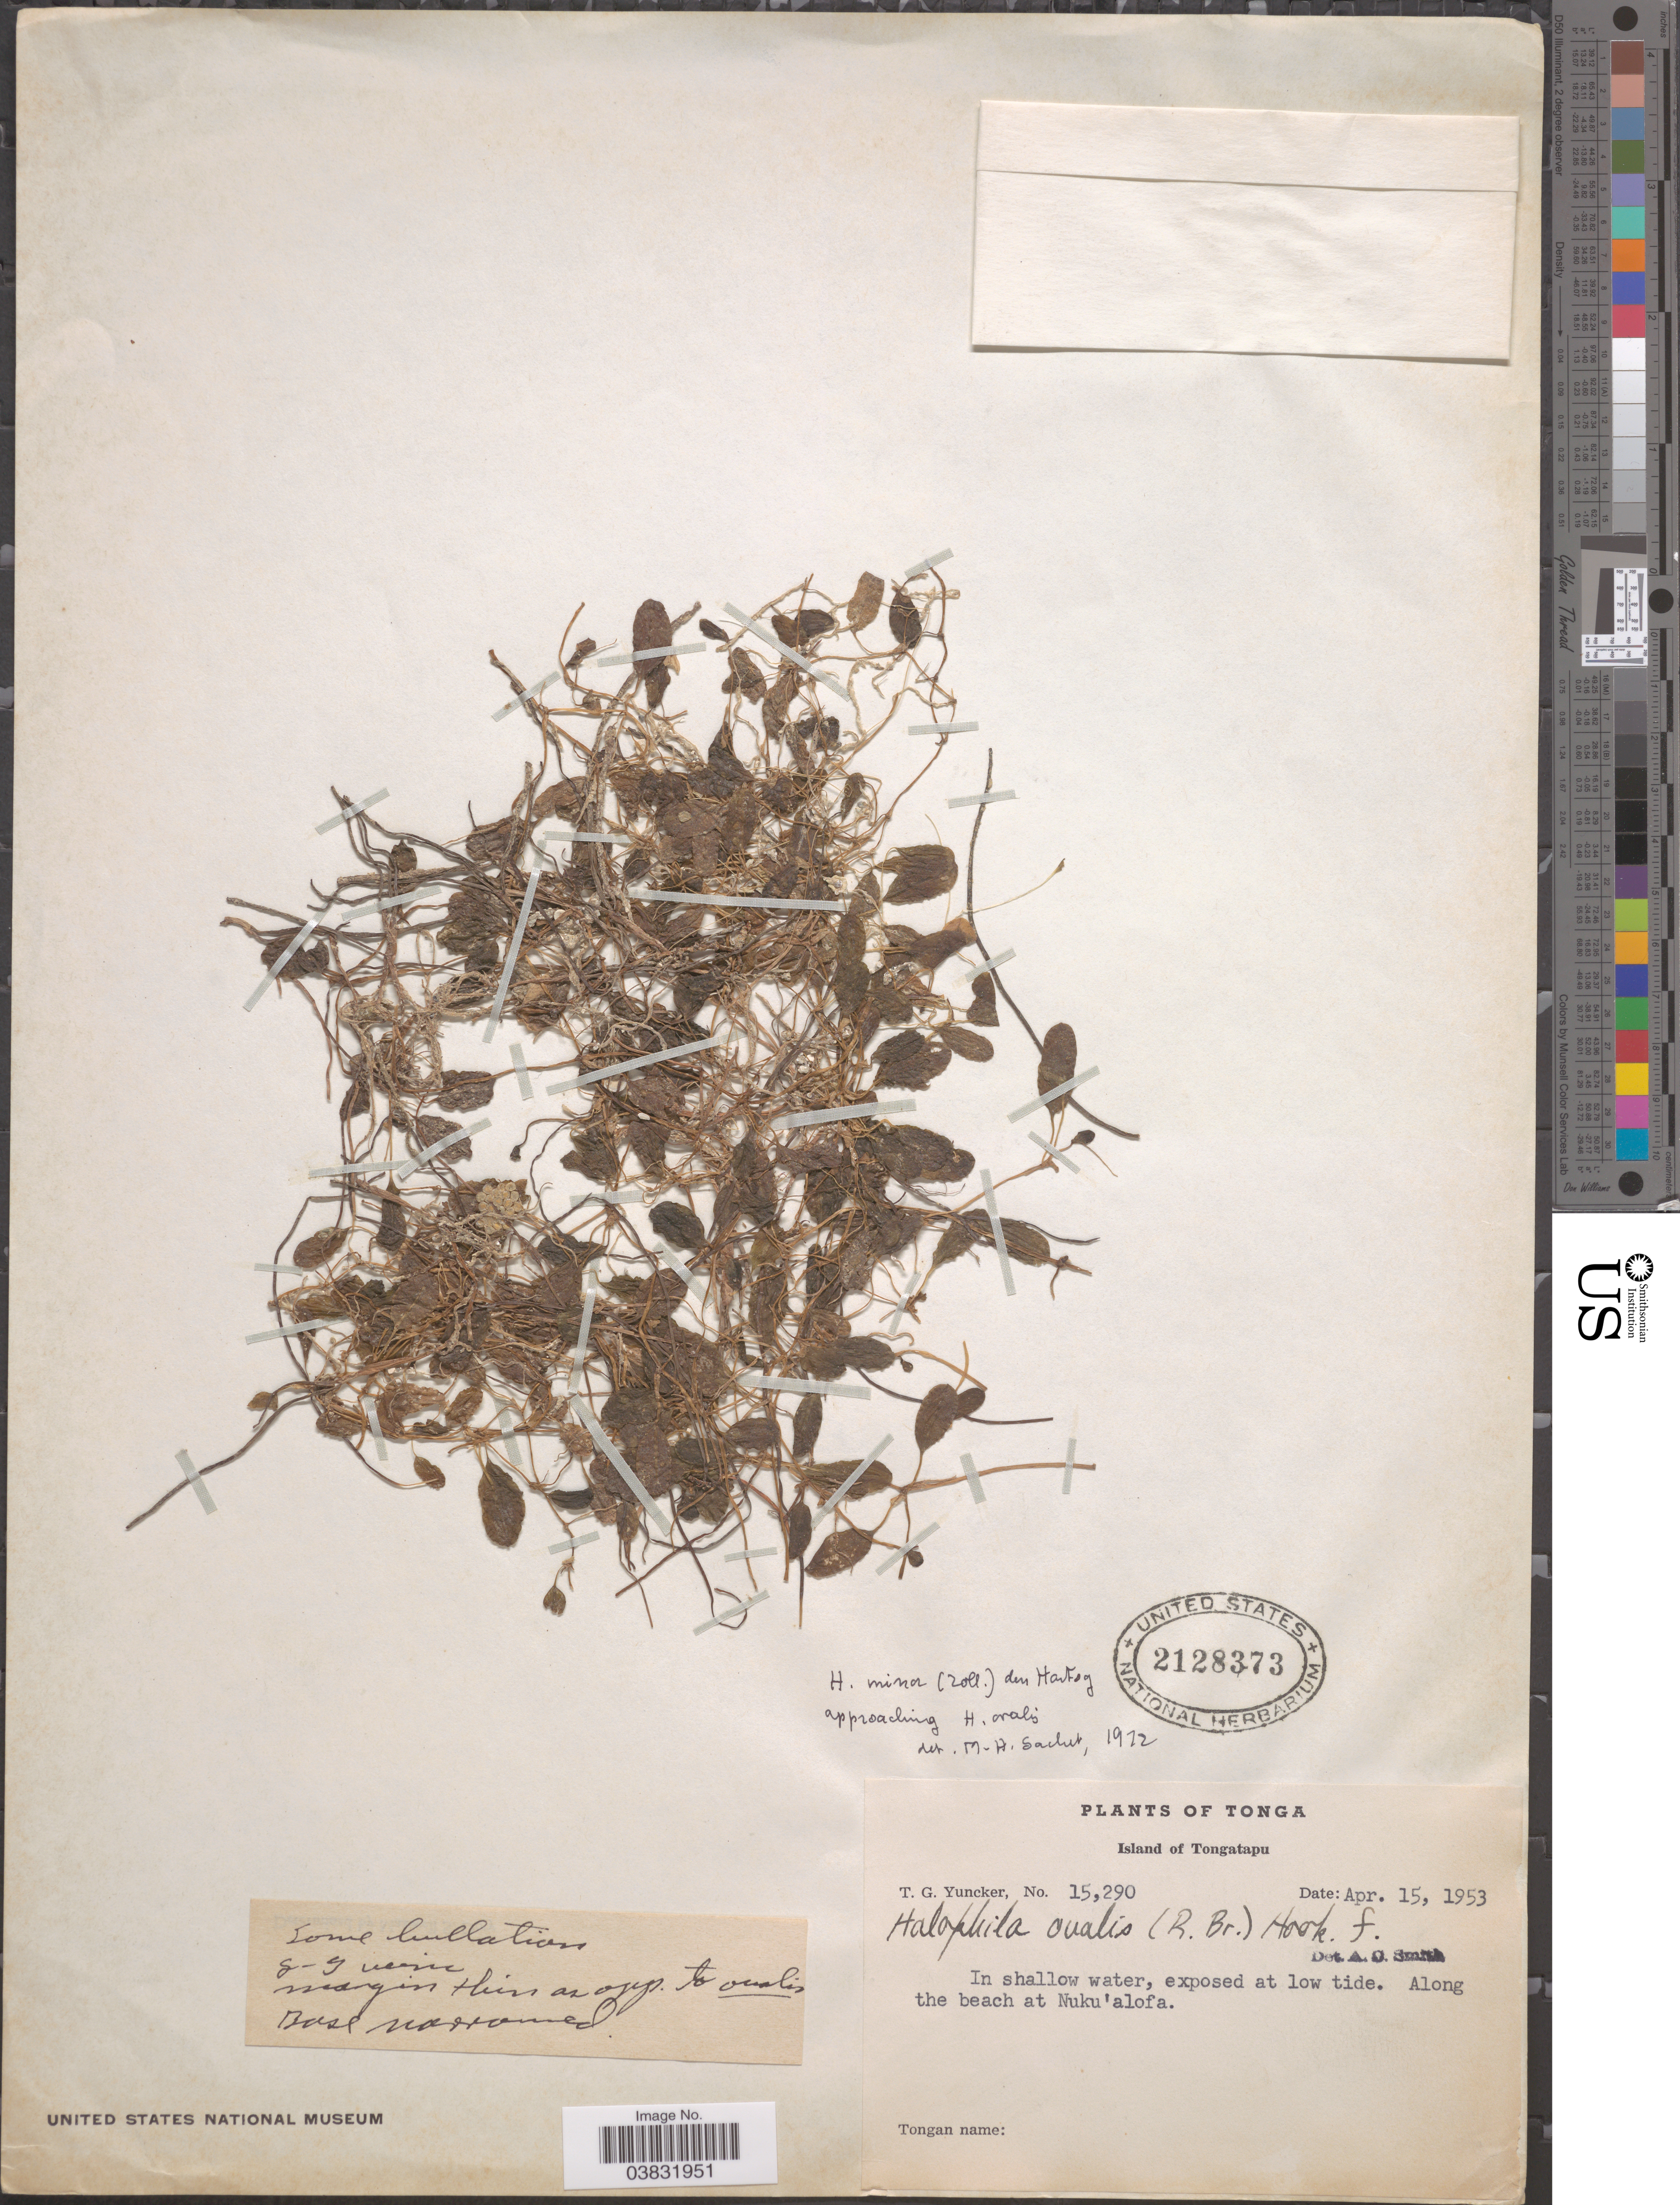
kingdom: Plantae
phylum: Tracheophyta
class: Liliopsida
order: Alismatales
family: Hydrocharitaceae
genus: Halophila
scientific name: Halophila minor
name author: (Zoll.) Hartog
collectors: T. G. Yuncker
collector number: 15290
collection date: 1953-04-15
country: Tonga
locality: Island of Tongatapu. Along the beach at Nuku'alofa.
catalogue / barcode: US 2128373